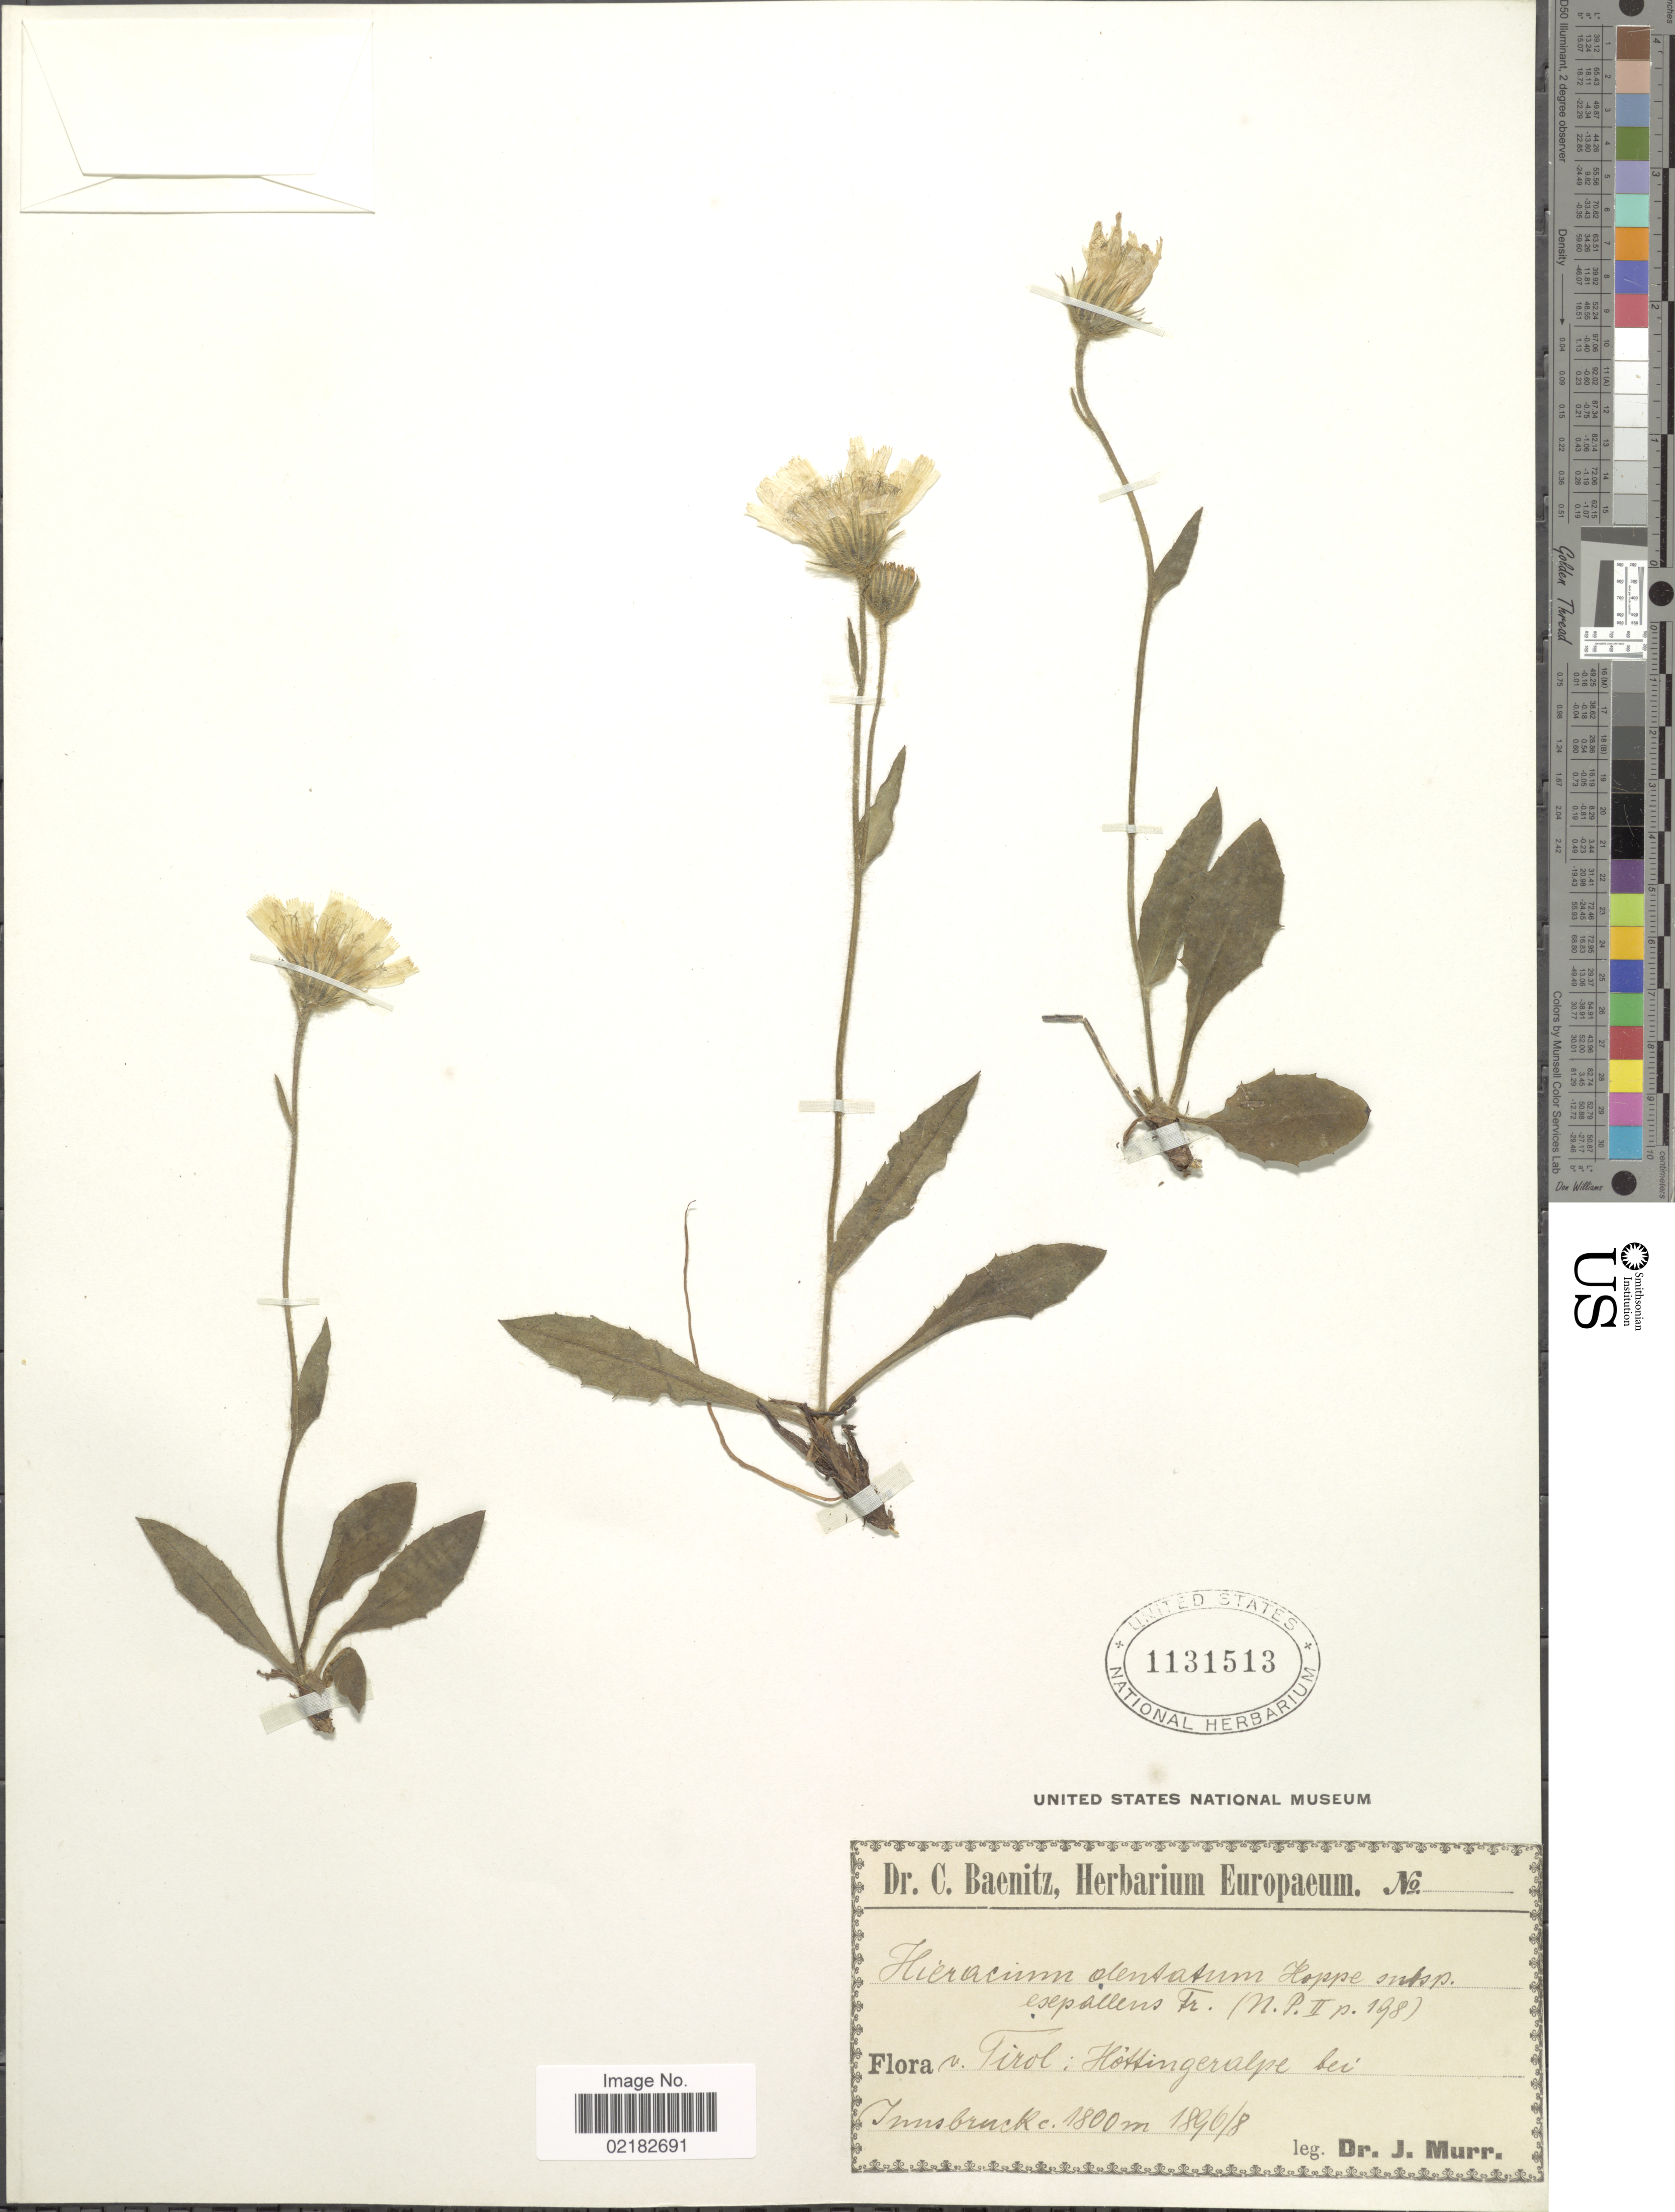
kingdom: Plantae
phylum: Tracheophyta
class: Magnoliopsida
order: Asterales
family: Asteraceae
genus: Hieracium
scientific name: Hieracium dentatum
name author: Hoppe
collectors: J. Murr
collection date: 1896-08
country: Austria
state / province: Tirol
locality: Hottingeralpe sei Innsbrucke [interpreted]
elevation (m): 1800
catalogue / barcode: US 1131513